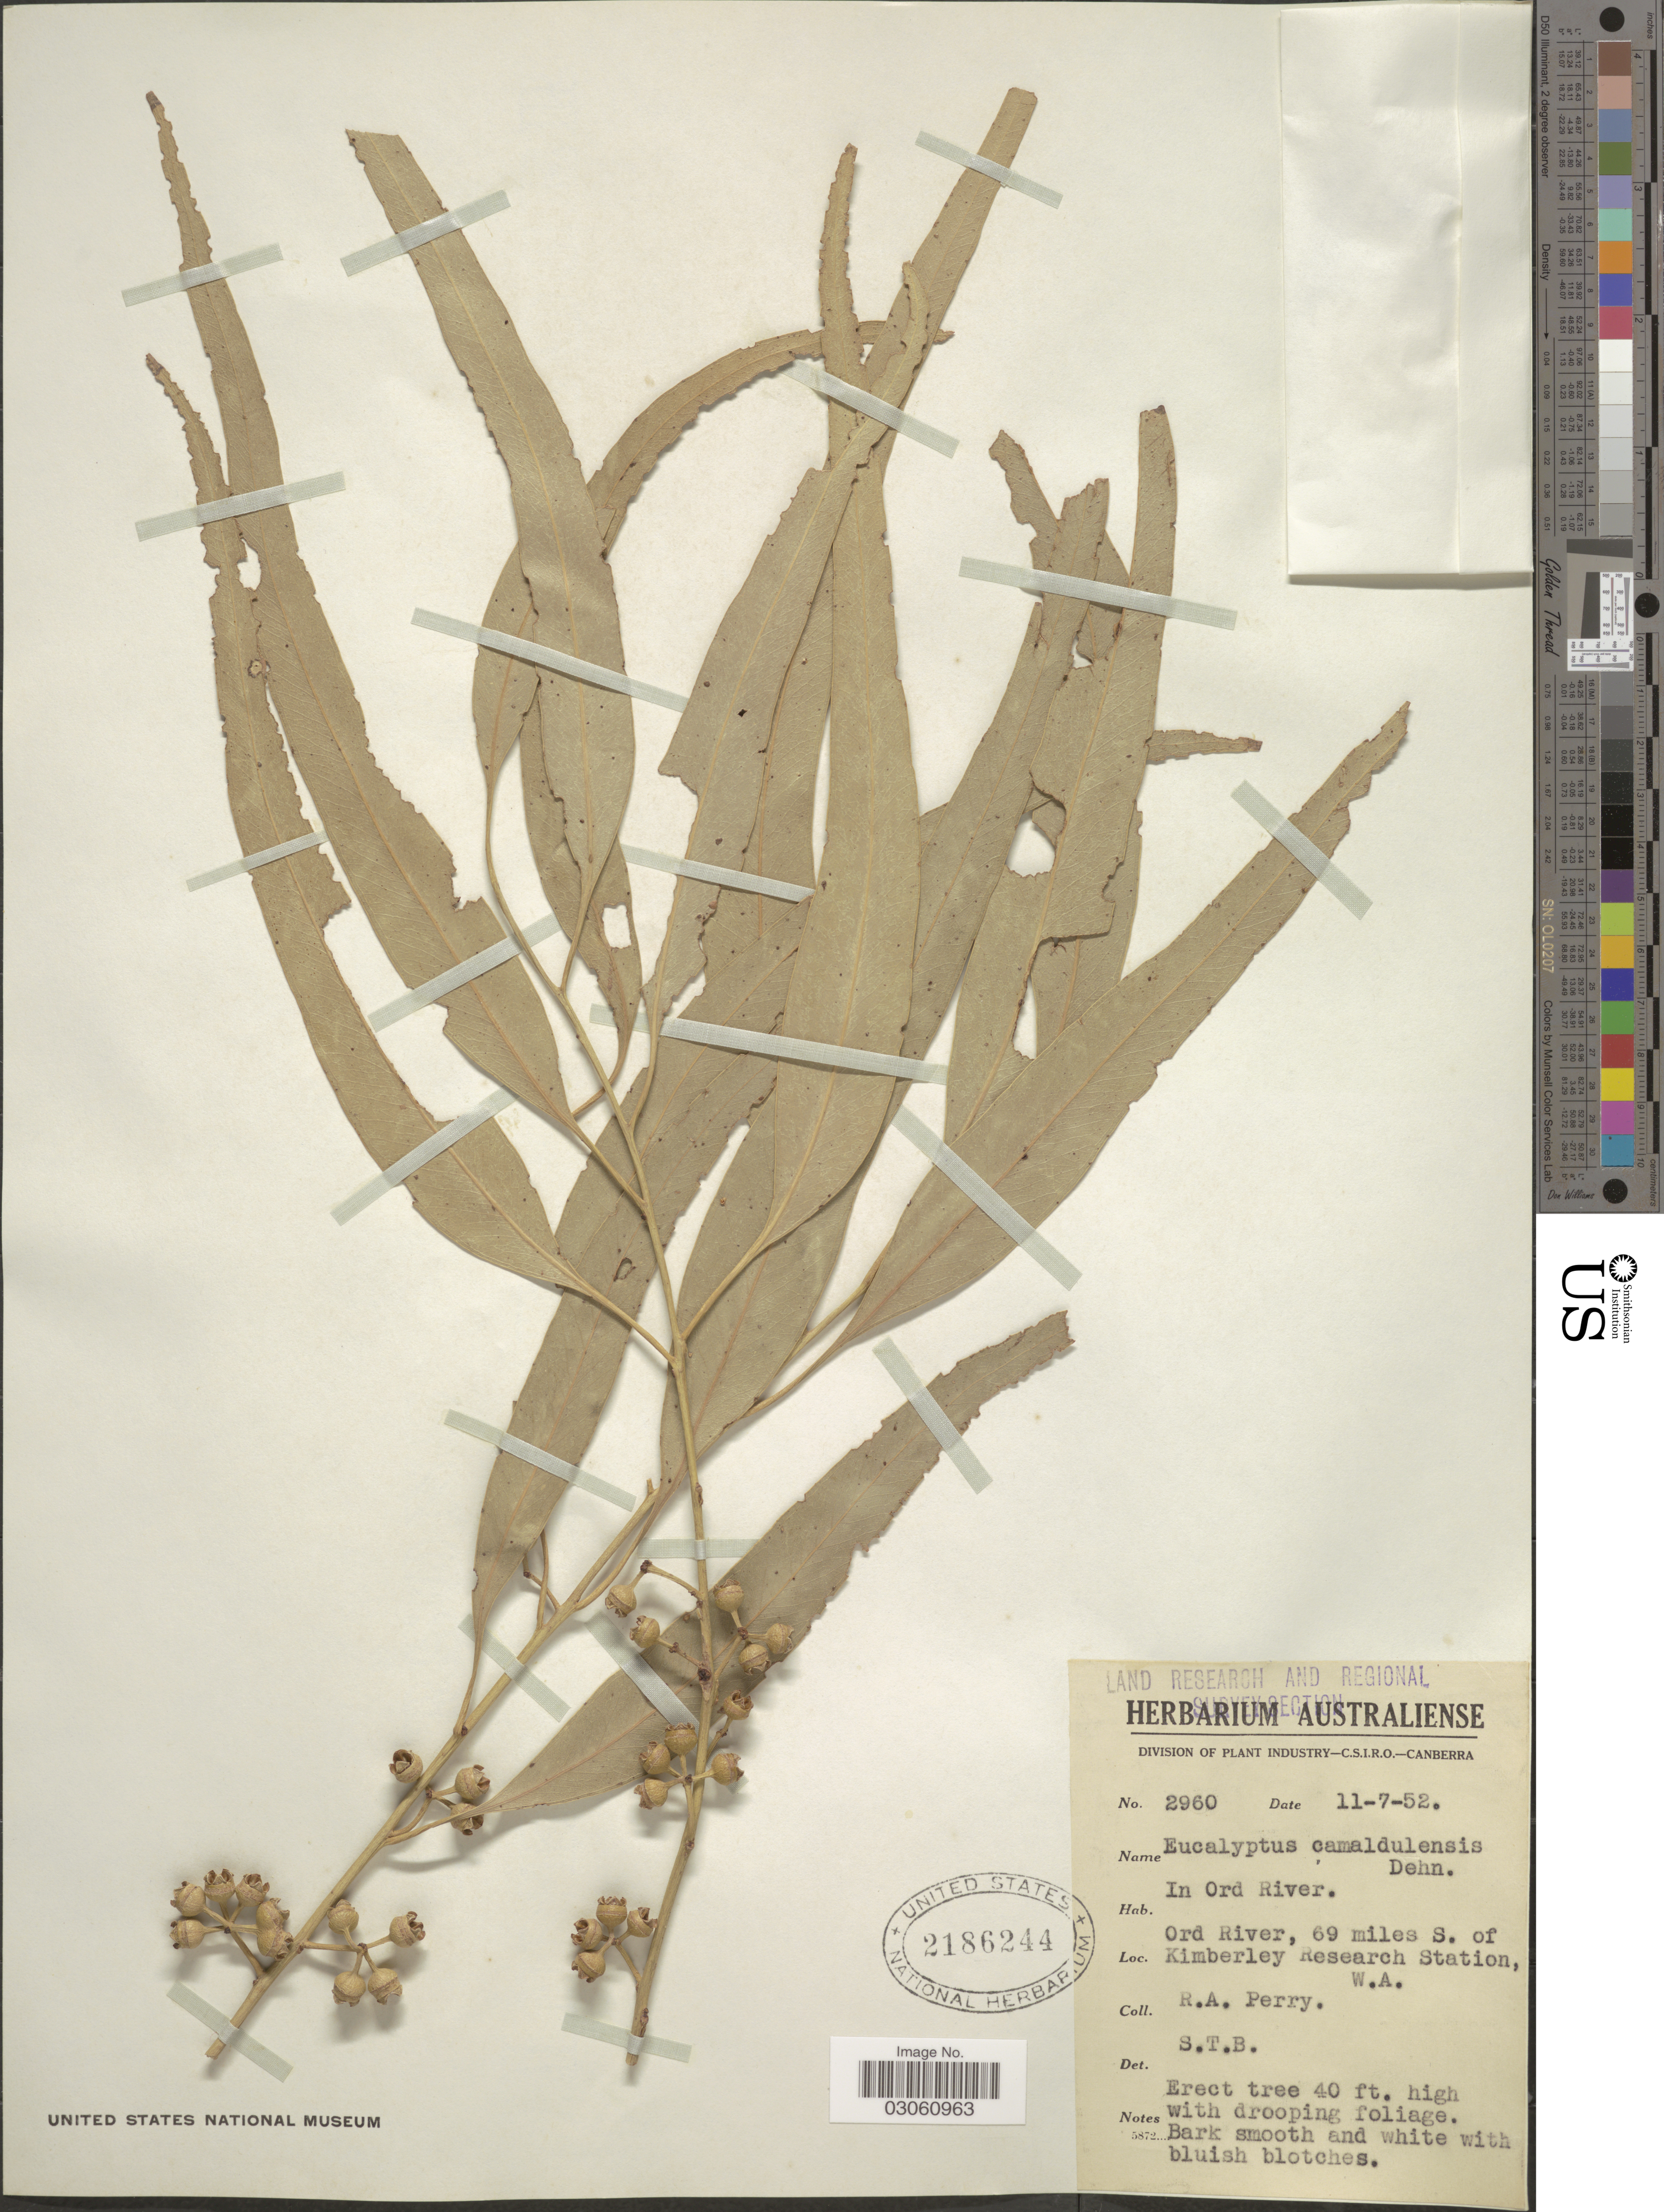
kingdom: Plantae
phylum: Tracheophyta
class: Magnoliopsida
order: Myrtales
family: Myrtaceae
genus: Eucalyptus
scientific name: Eucalyptus camaldulensis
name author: Dehnh.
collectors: Perry, R. A.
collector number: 2960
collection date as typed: Transcribed d/m/y: 11/7/52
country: Australia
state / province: Western Australia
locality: In Ord River, Ord River, 69 miles S. of Kimberley Research Station, W.A.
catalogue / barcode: US 2186244